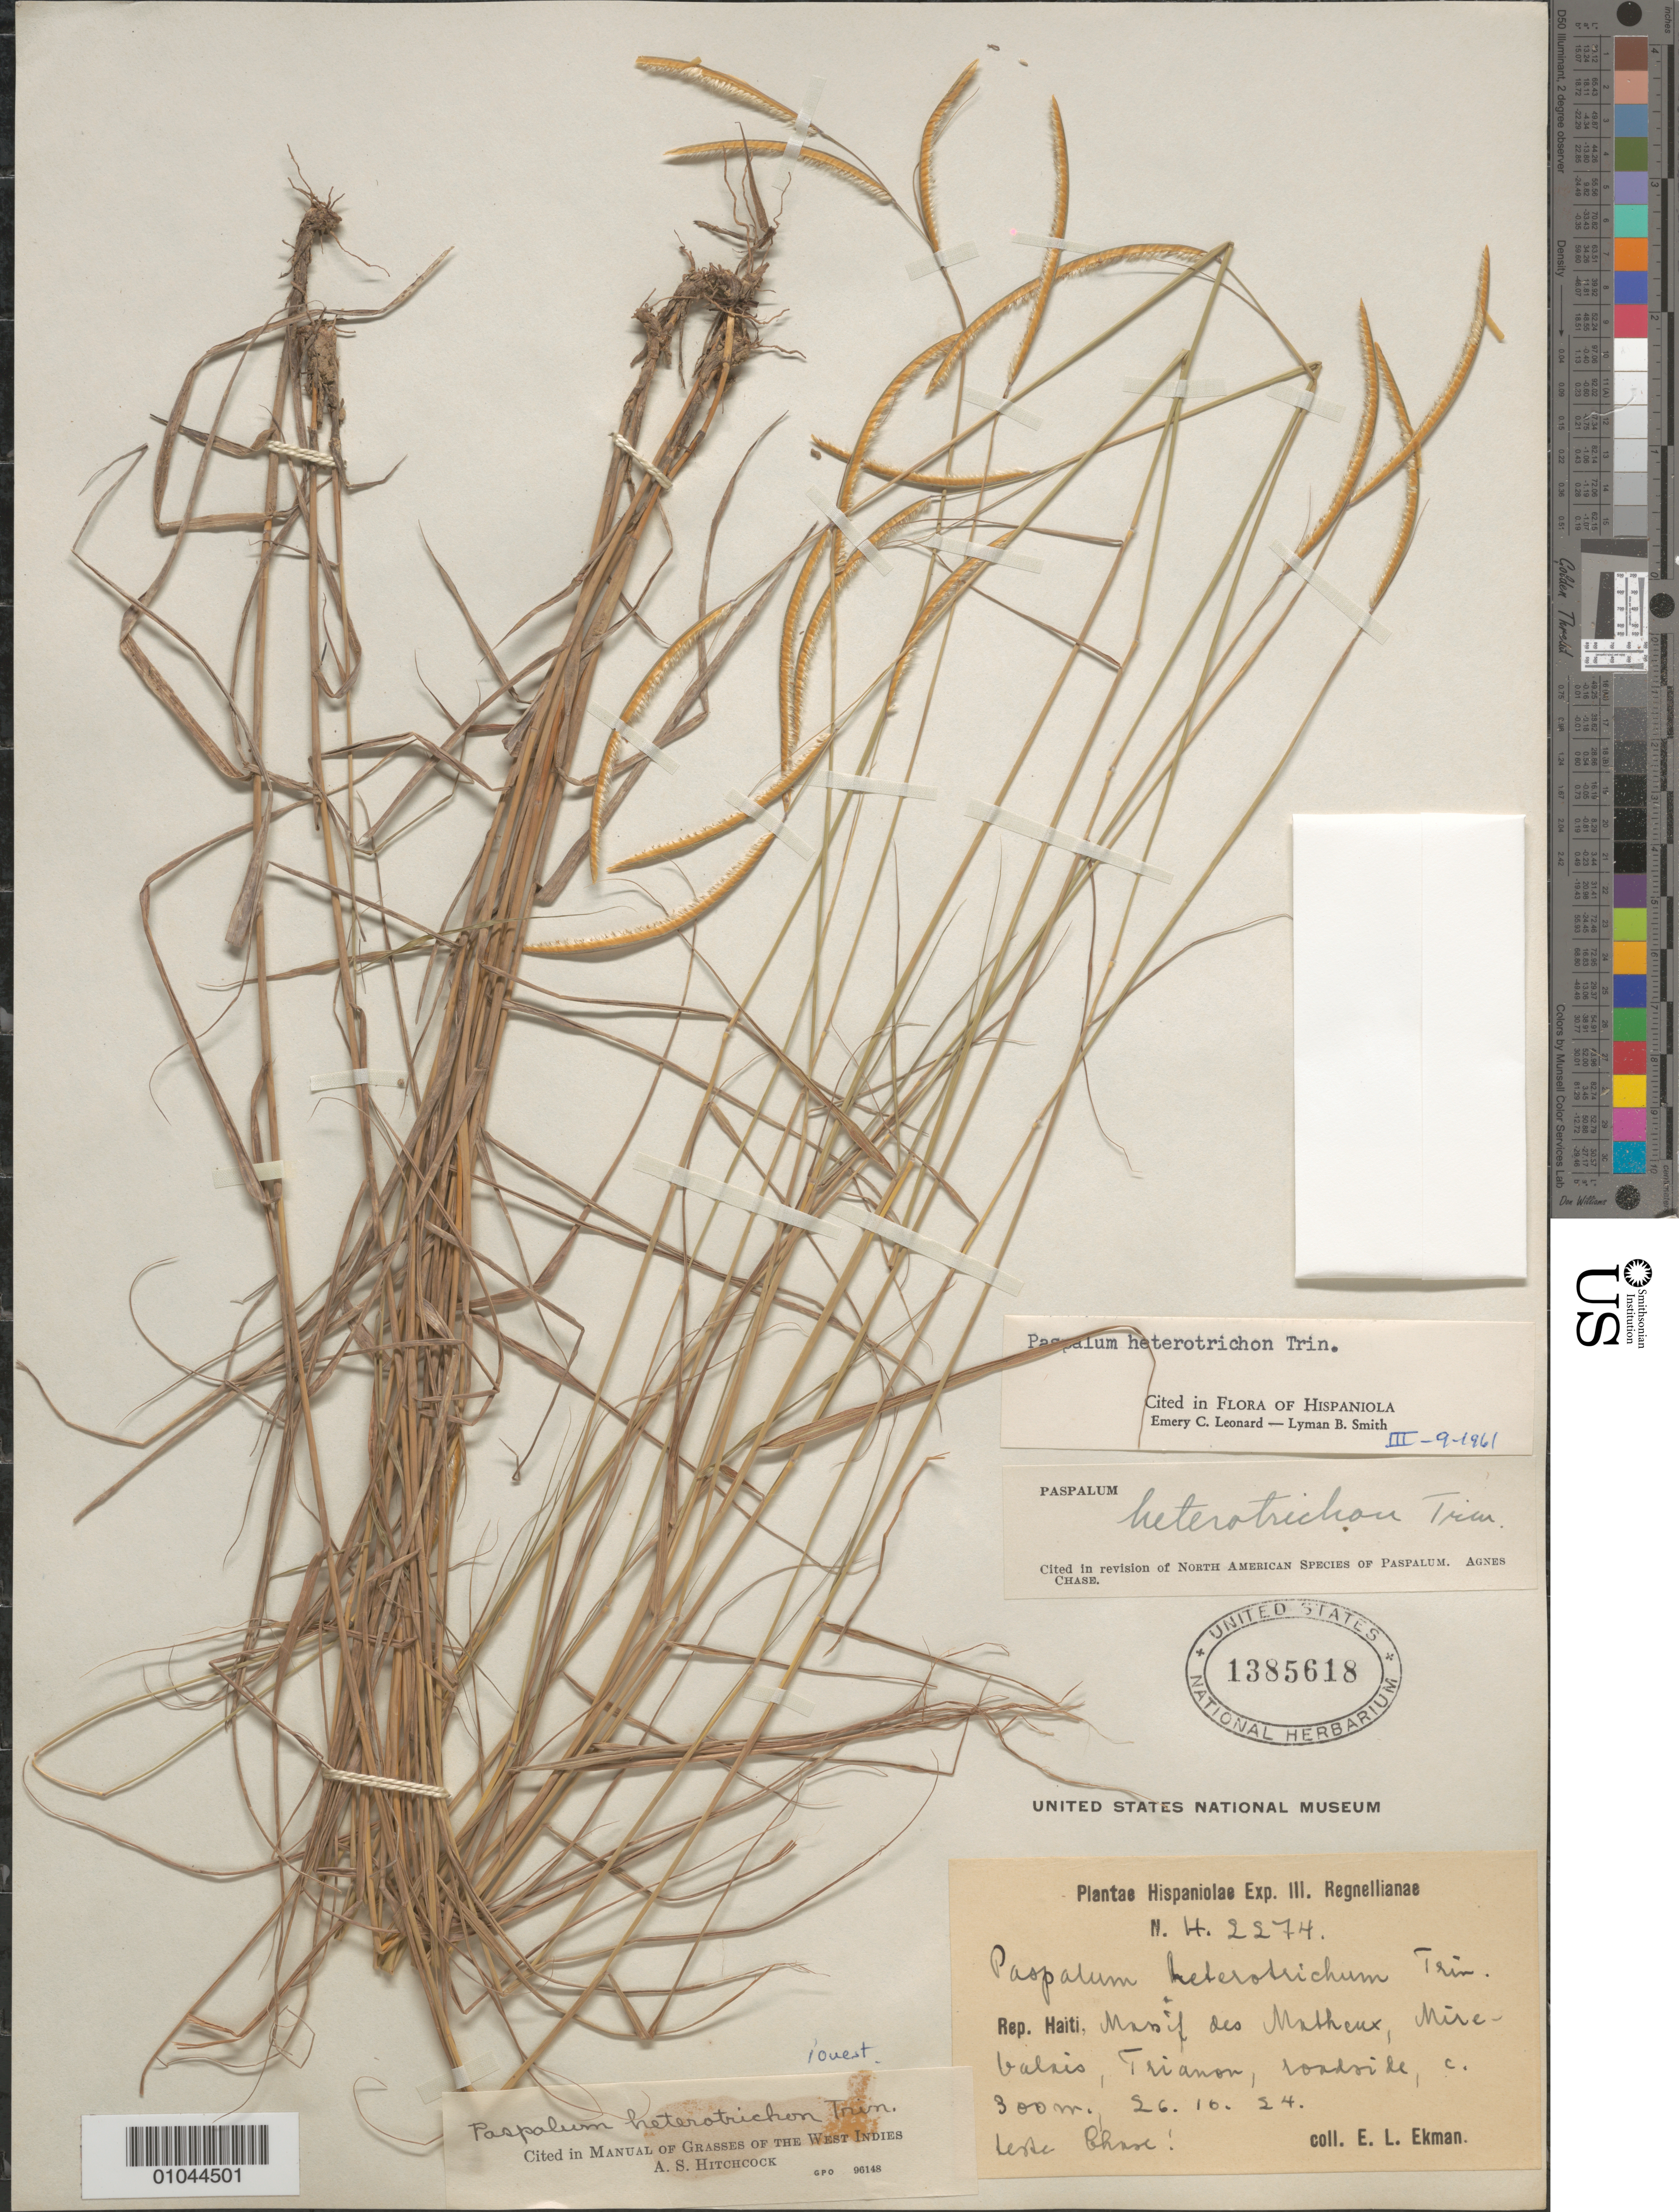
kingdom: Plantae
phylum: Tracheophyta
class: Liliopsida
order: Poales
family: Poaceae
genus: Paspalum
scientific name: Paspalum heterotrichum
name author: Trin.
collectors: E. L. Ekman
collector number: H 2274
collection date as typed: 26 Oct 1924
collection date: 1924-10-26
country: Haiti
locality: Massif des Matheux, Mirabalais, Trianon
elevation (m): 300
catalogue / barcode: US 1385618